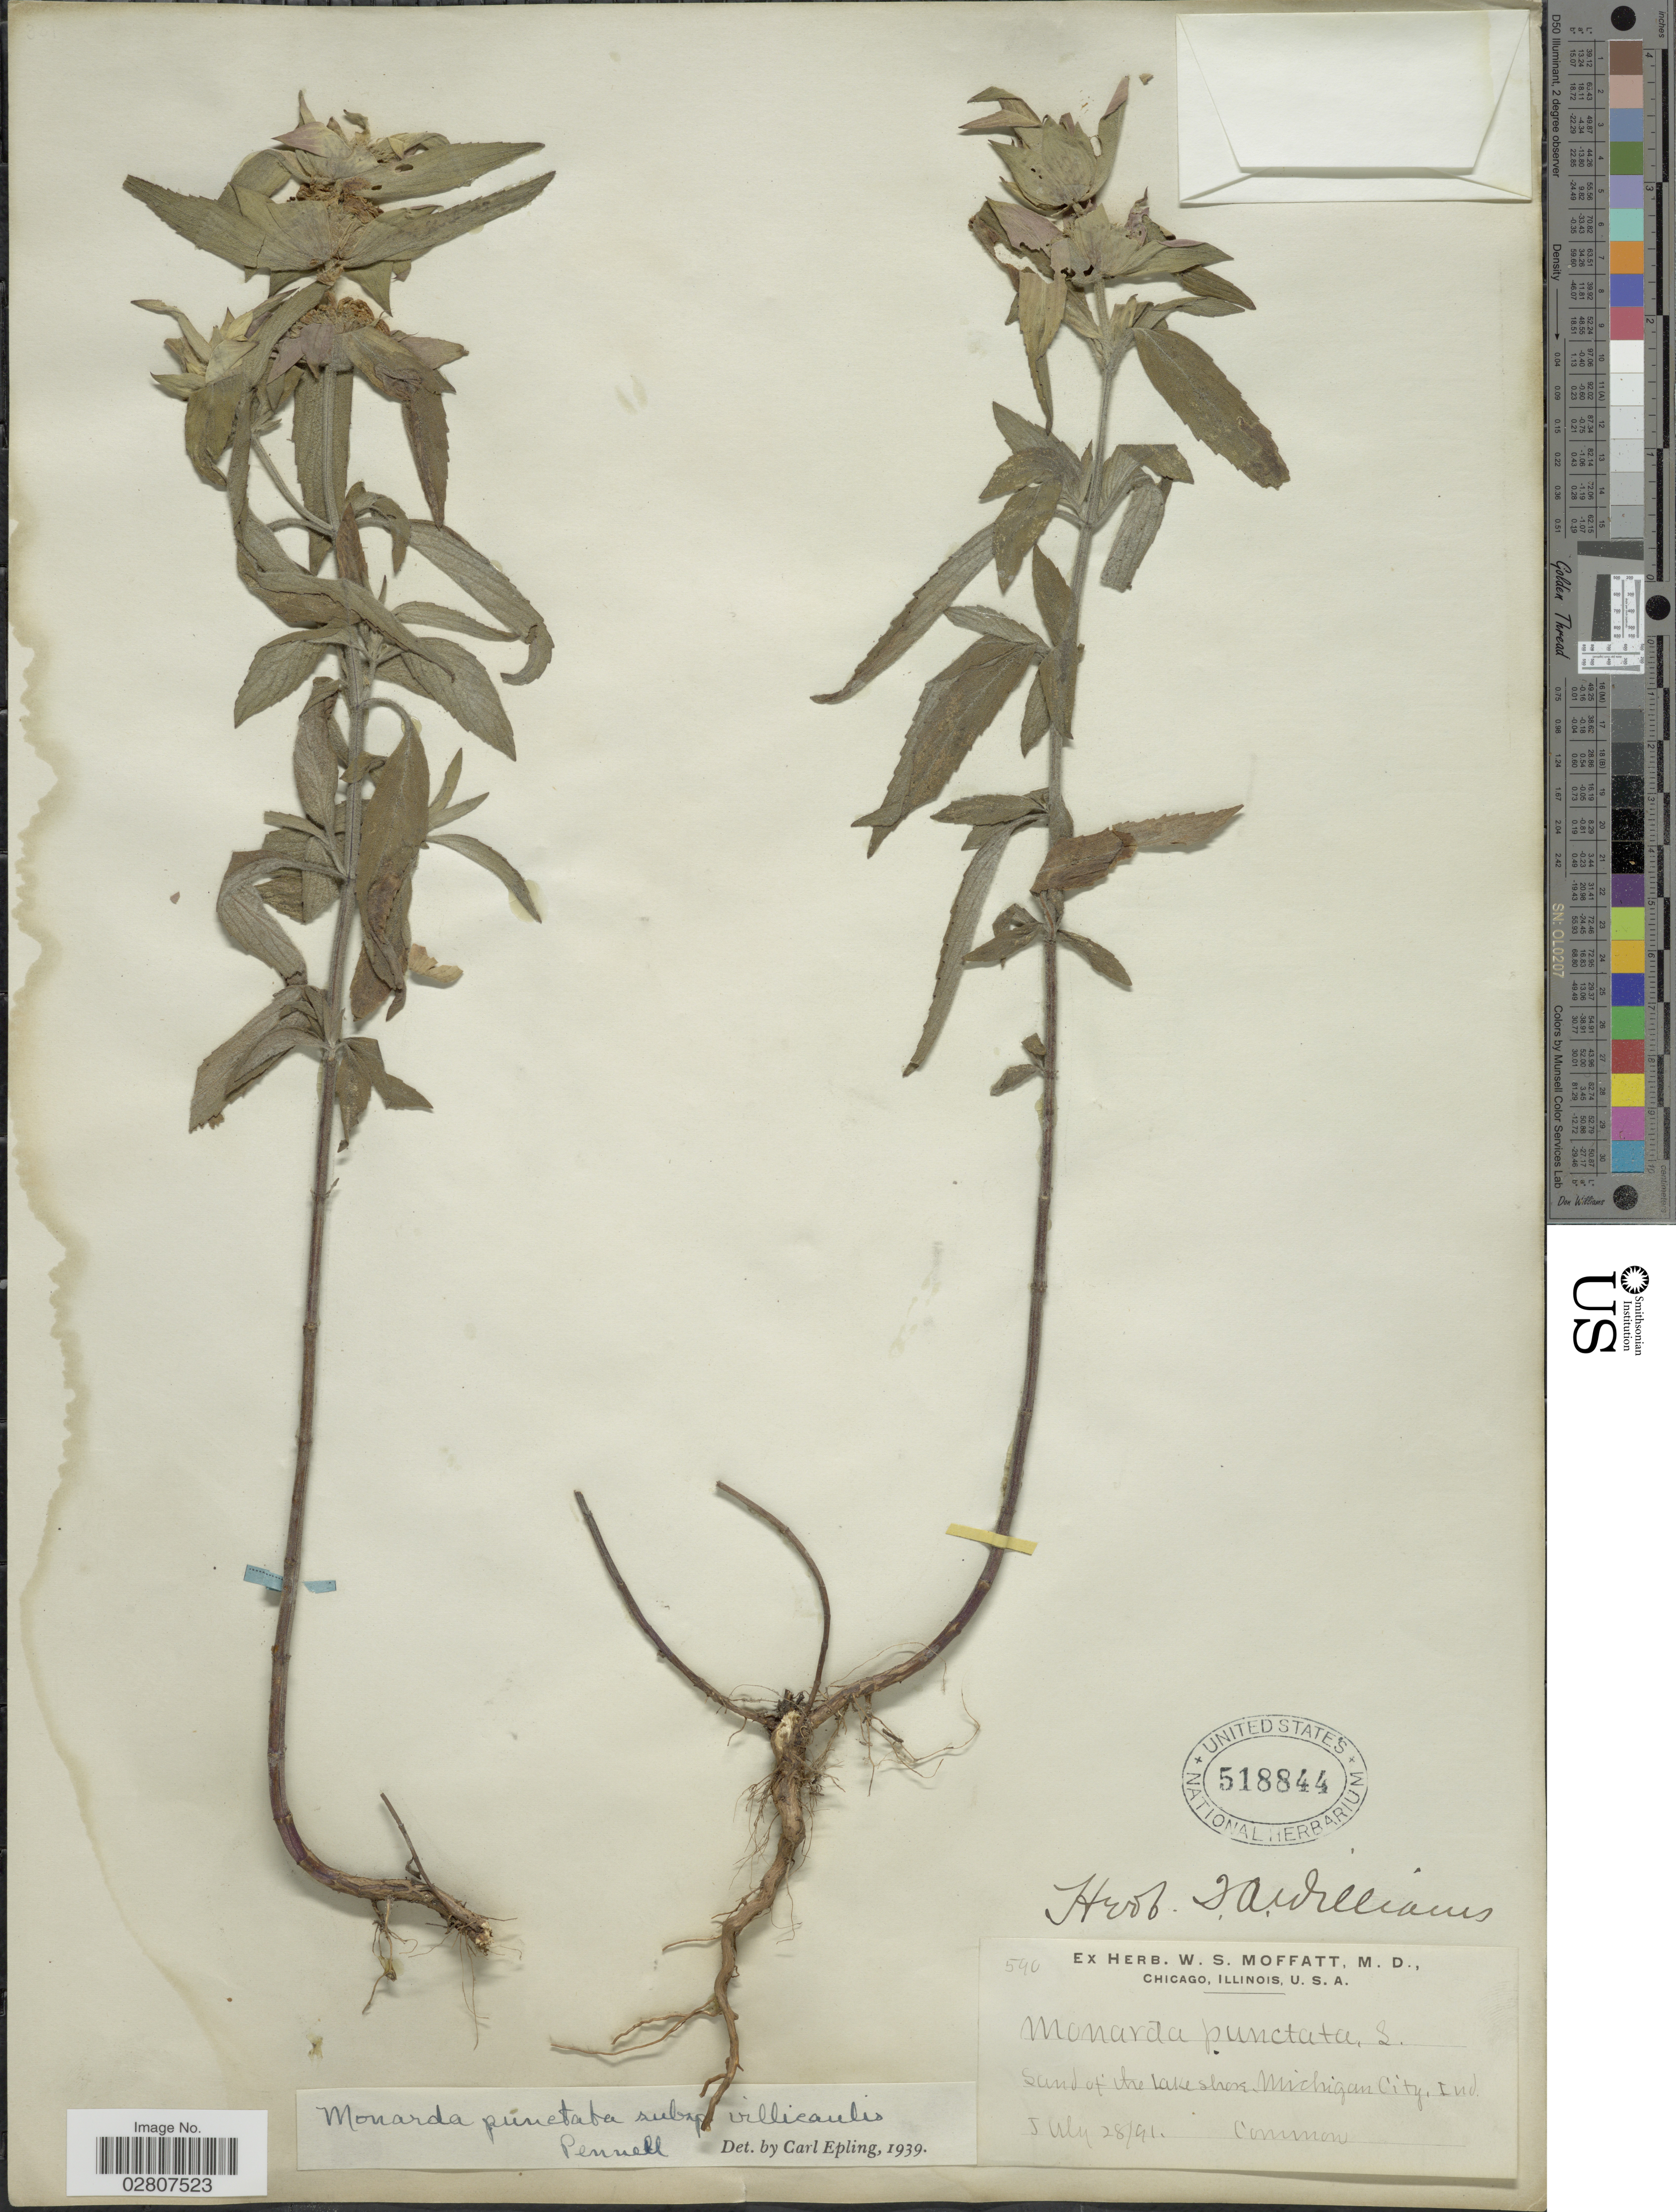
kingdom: Plantae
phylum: Tracheophyta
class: Magnoliopsida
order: Lamiales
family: Lamiaceae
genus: Monarda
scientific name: Monarda punctata var. villicaulis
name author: (Pennell) Shinners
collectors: ex herb. W. S. Moffatt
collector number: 590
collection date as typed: Transcribed d/m/y: 28/7/91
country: United States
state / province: Indiana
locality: Sand of the Lake shore Michigan City, Ind.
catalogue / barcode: US 518844